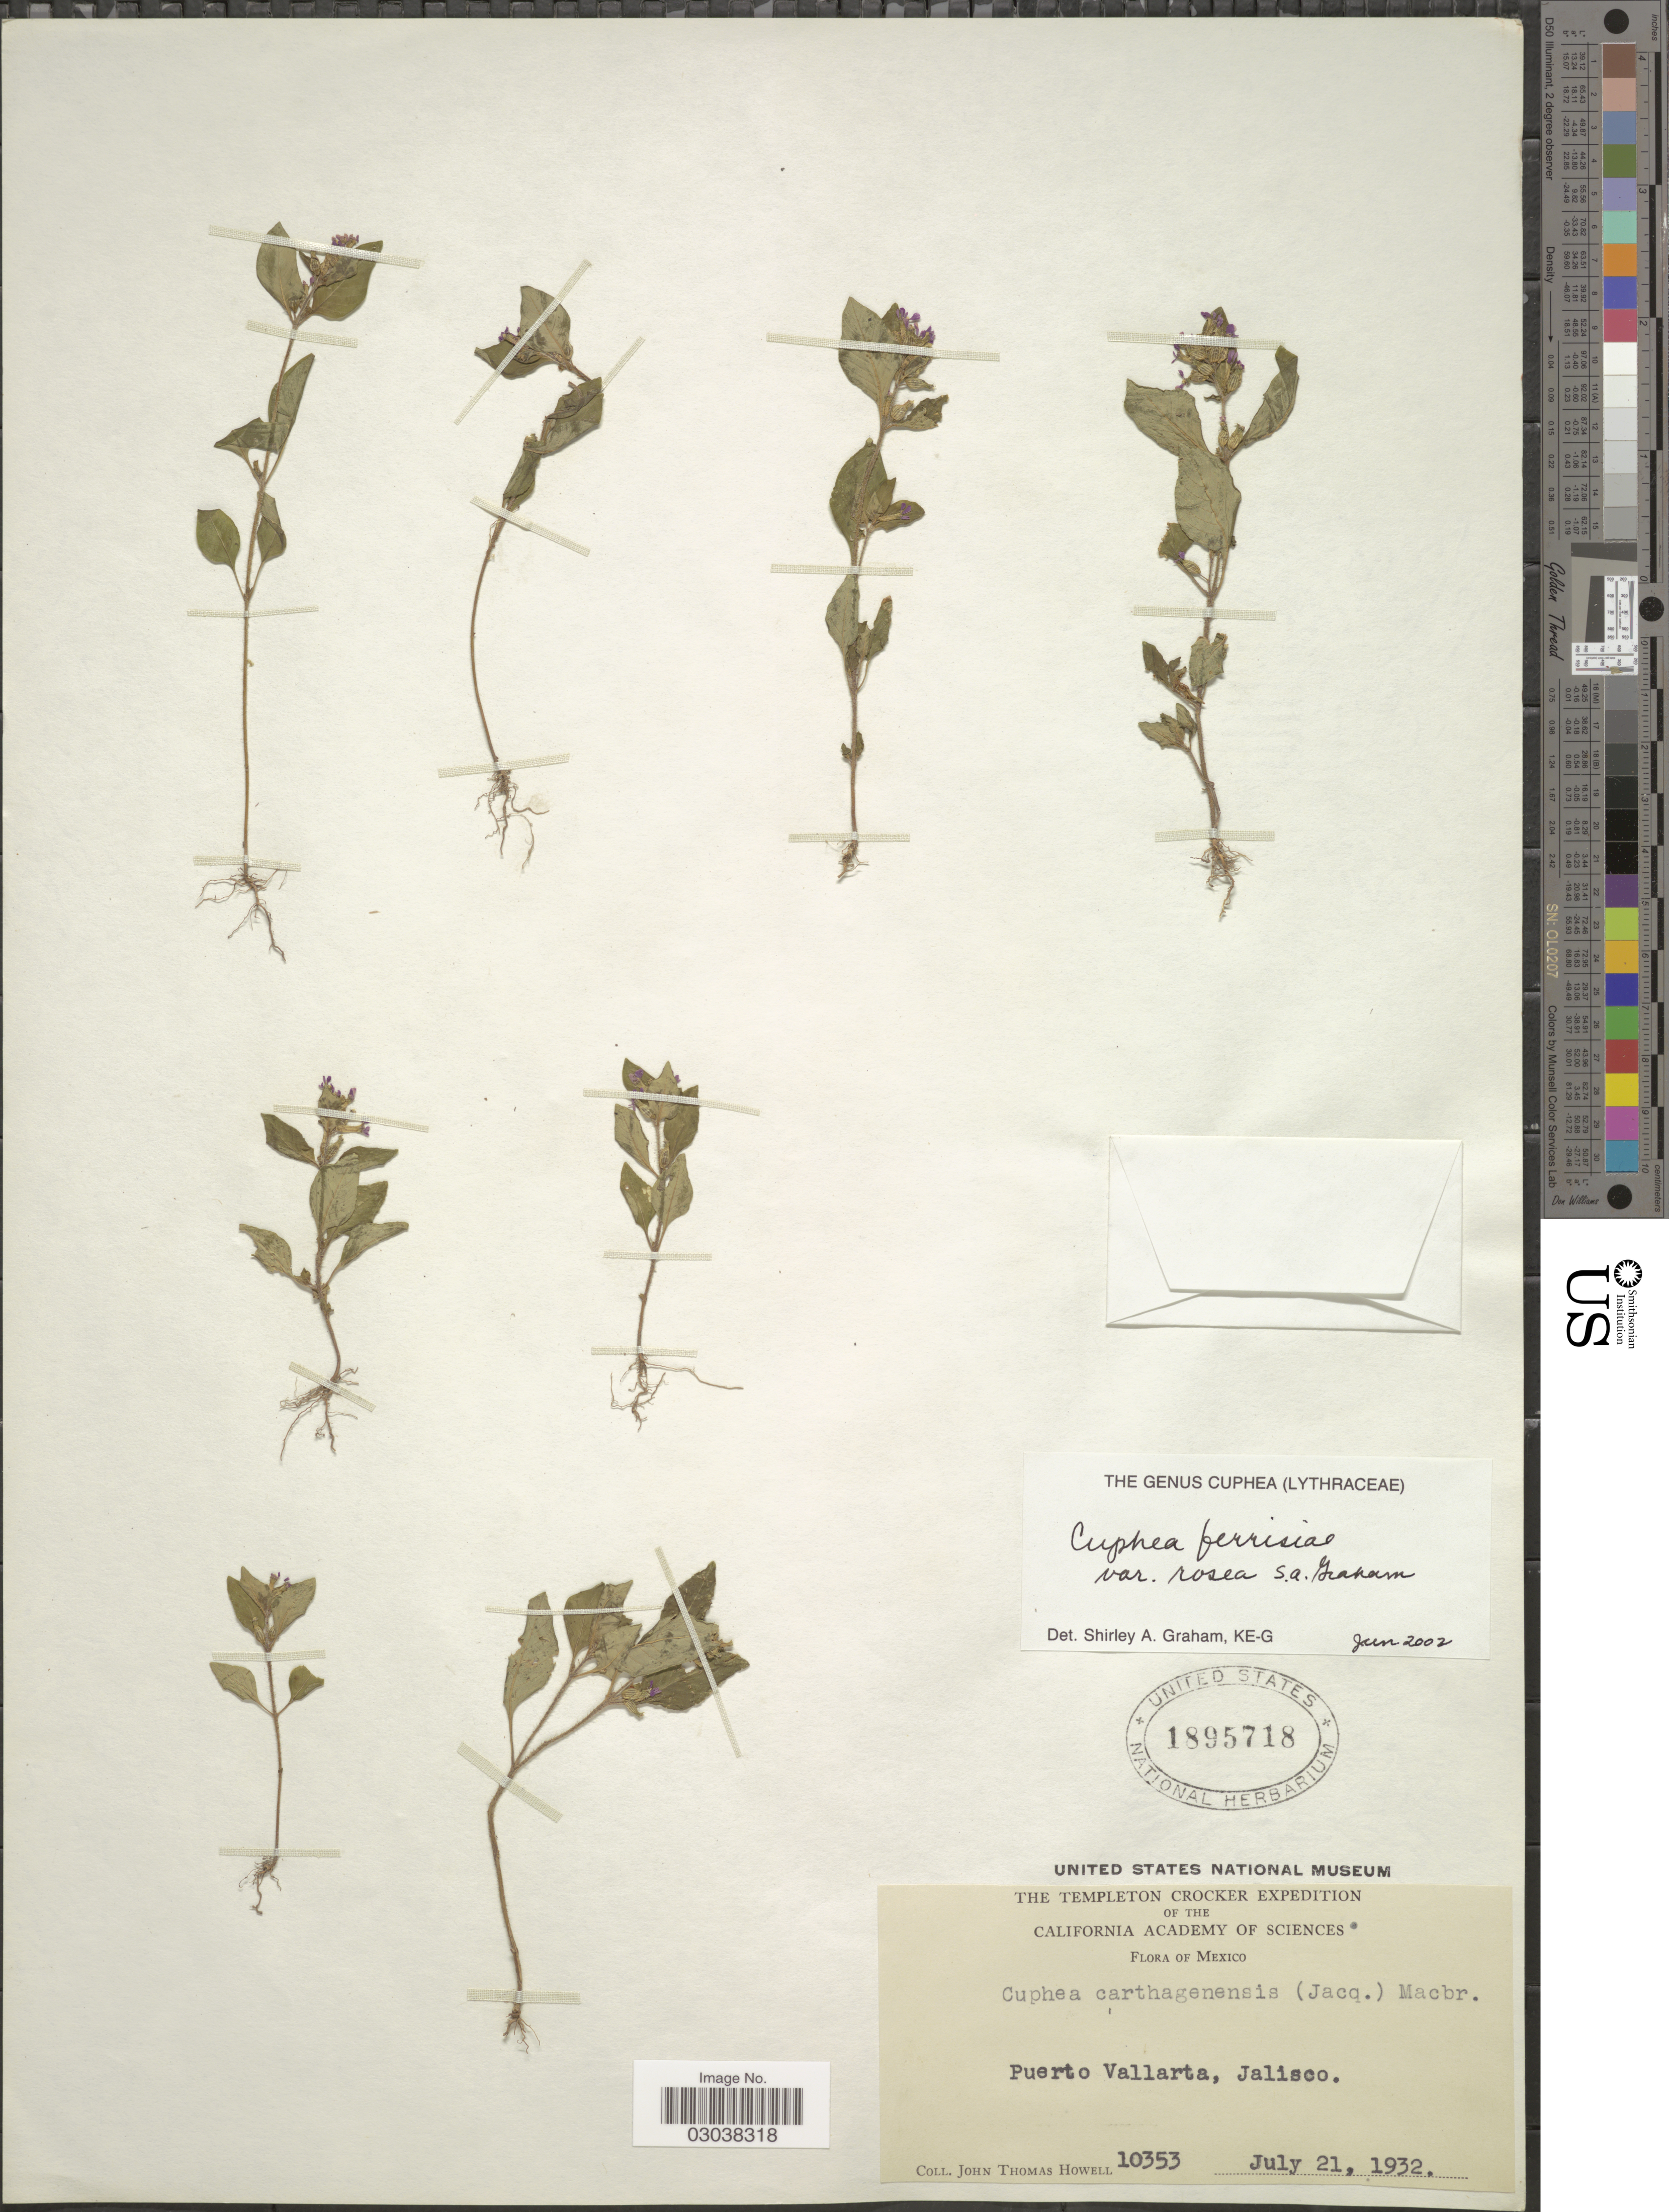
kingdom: Plantae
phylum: Tracheophyta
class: Magnoliopsida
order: Myrtales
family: Lythraceae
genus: Cuphea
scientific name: Cuphea ferrisiae var. rosea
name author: Bacig.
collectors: J. T. Howell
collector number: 10353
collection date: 1932-07-21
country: Mexico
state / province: Jalisco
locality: Puerto Vallarta.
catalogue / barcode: US 1895718